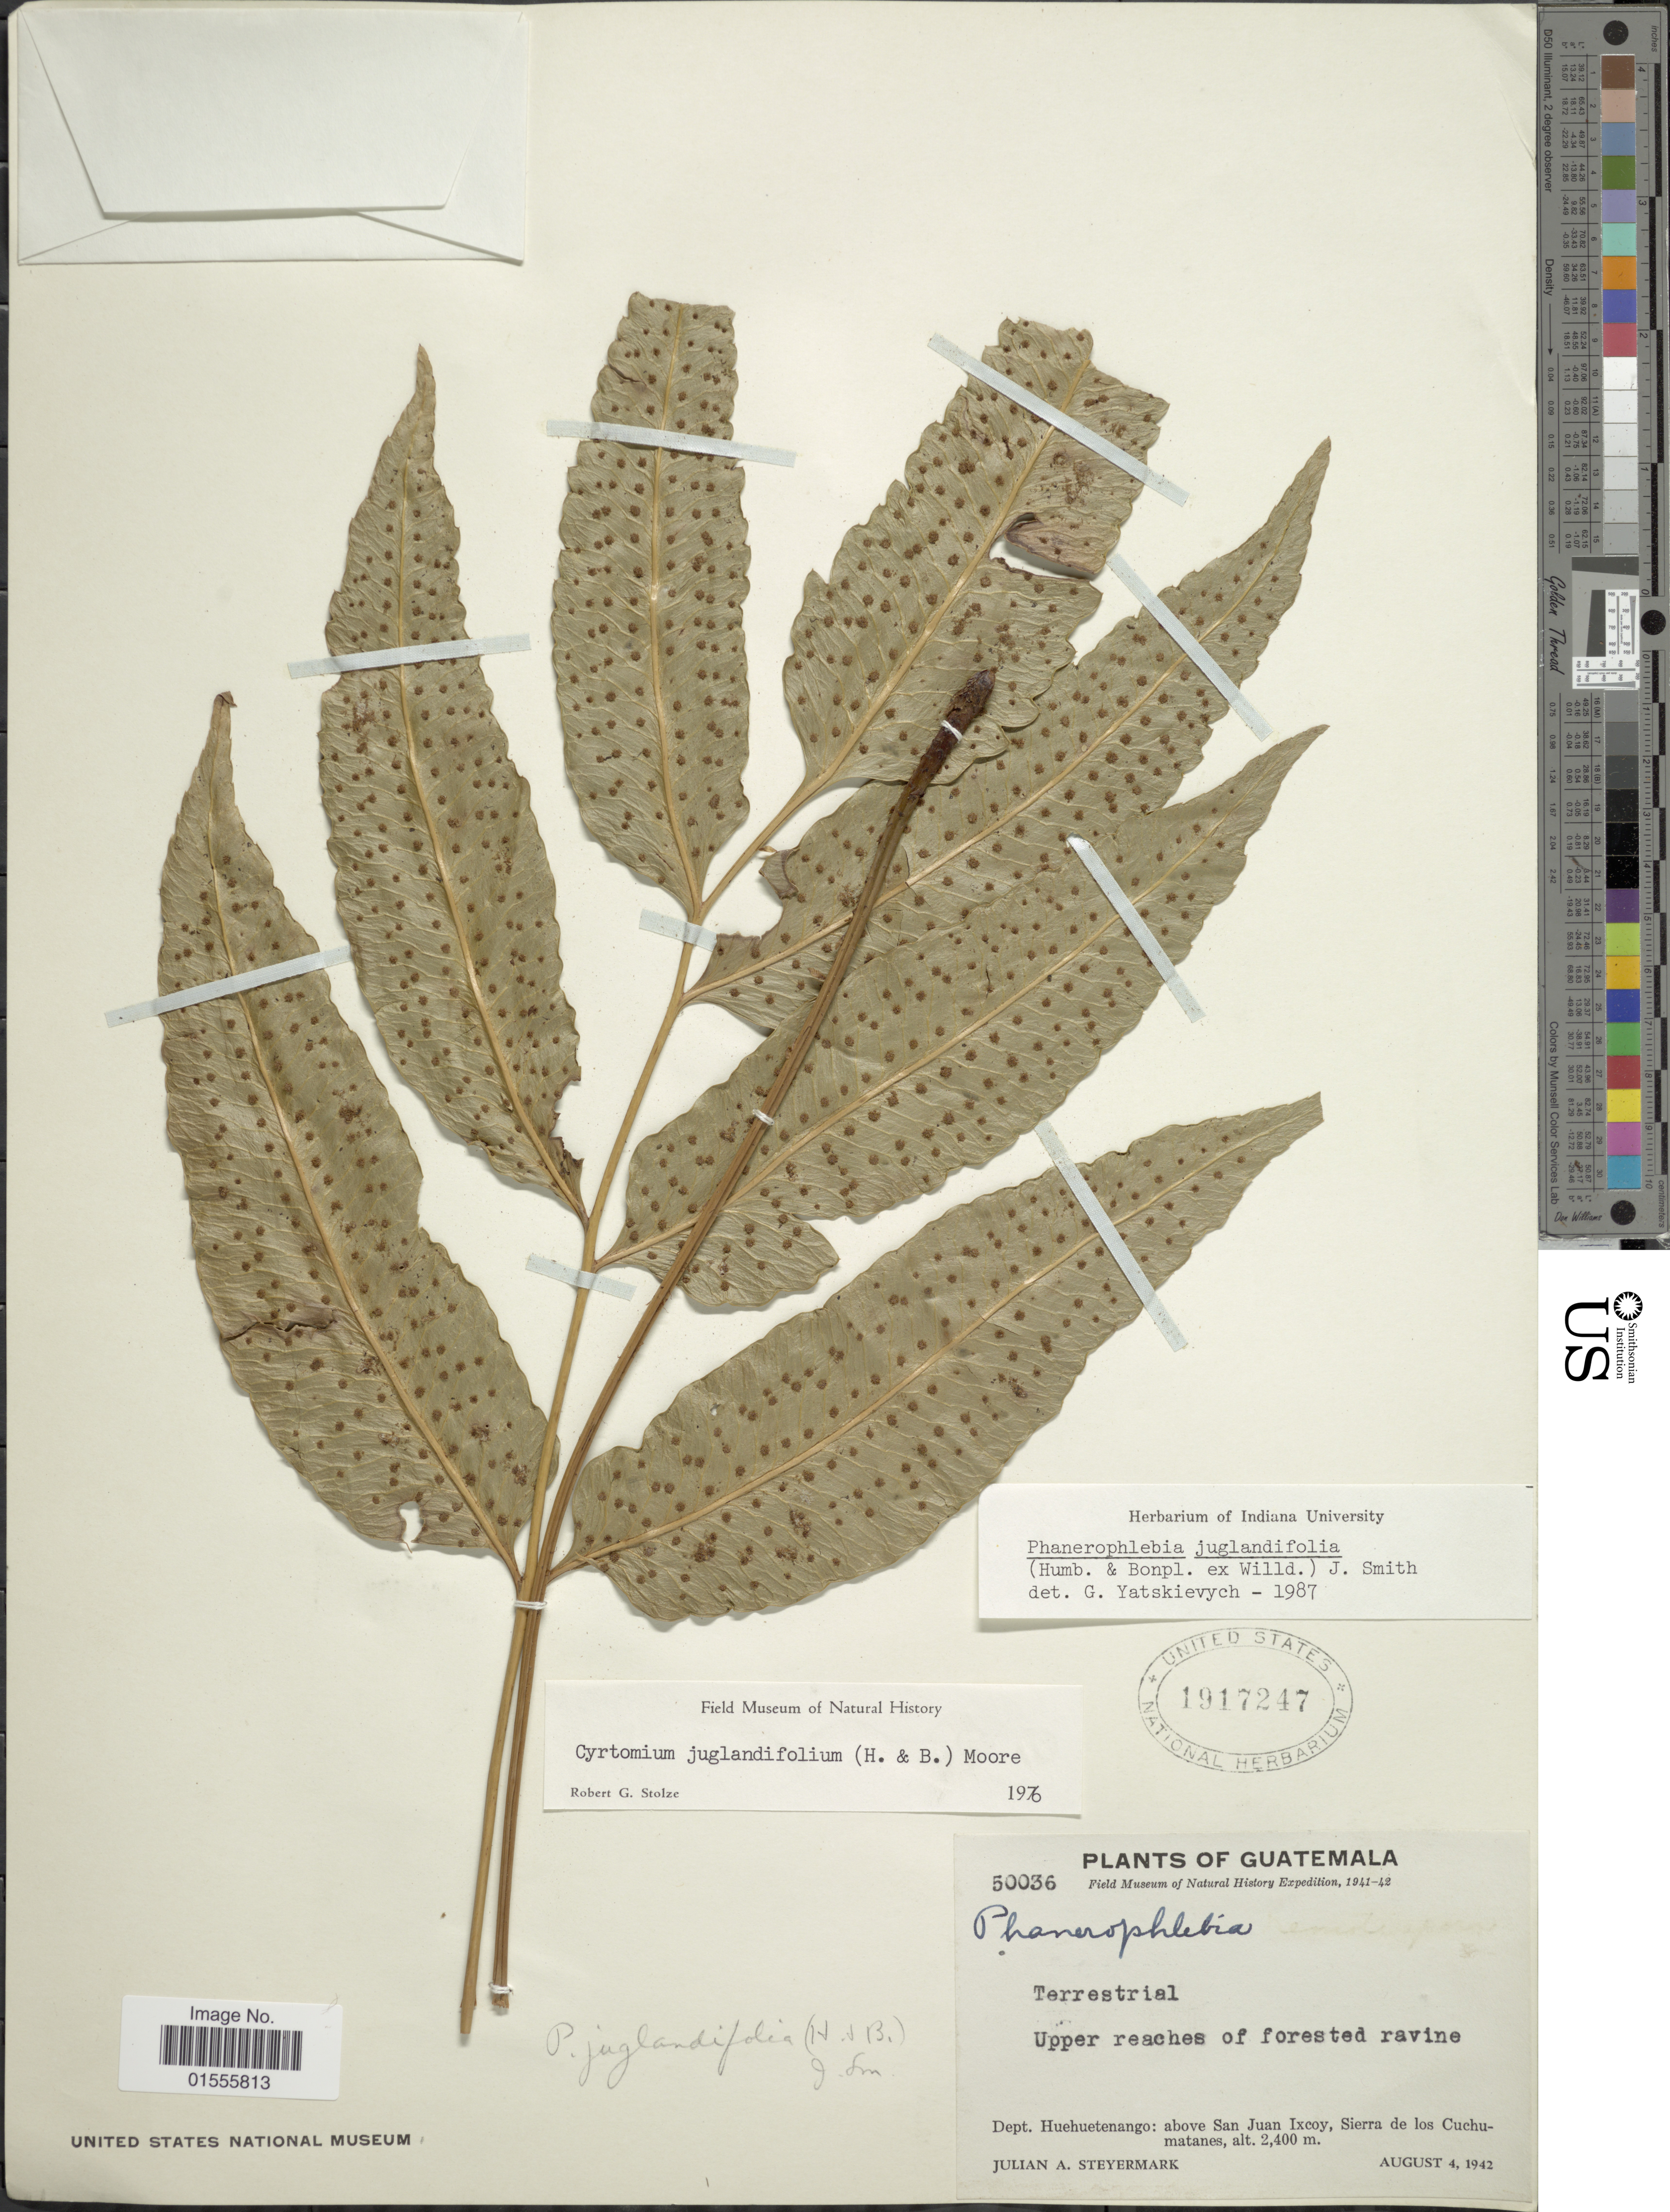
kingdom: Plantae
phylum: Tracheophyta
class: Polypodiopsida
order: Polypodiales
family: Dryopteridaceae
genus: Phanerophlebia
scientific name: Phanerophlebia juglandifolia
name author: (Willd.) J. Sm.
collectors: J. Steyermark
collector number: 50036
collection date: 1942-08-04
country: Guatemala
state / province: Huehuetenango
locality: Dept. Huehuetenango: above San Juan Ixcoy, Sierra de los Cuchumatanes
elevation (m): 2400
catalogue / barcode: US 1917247